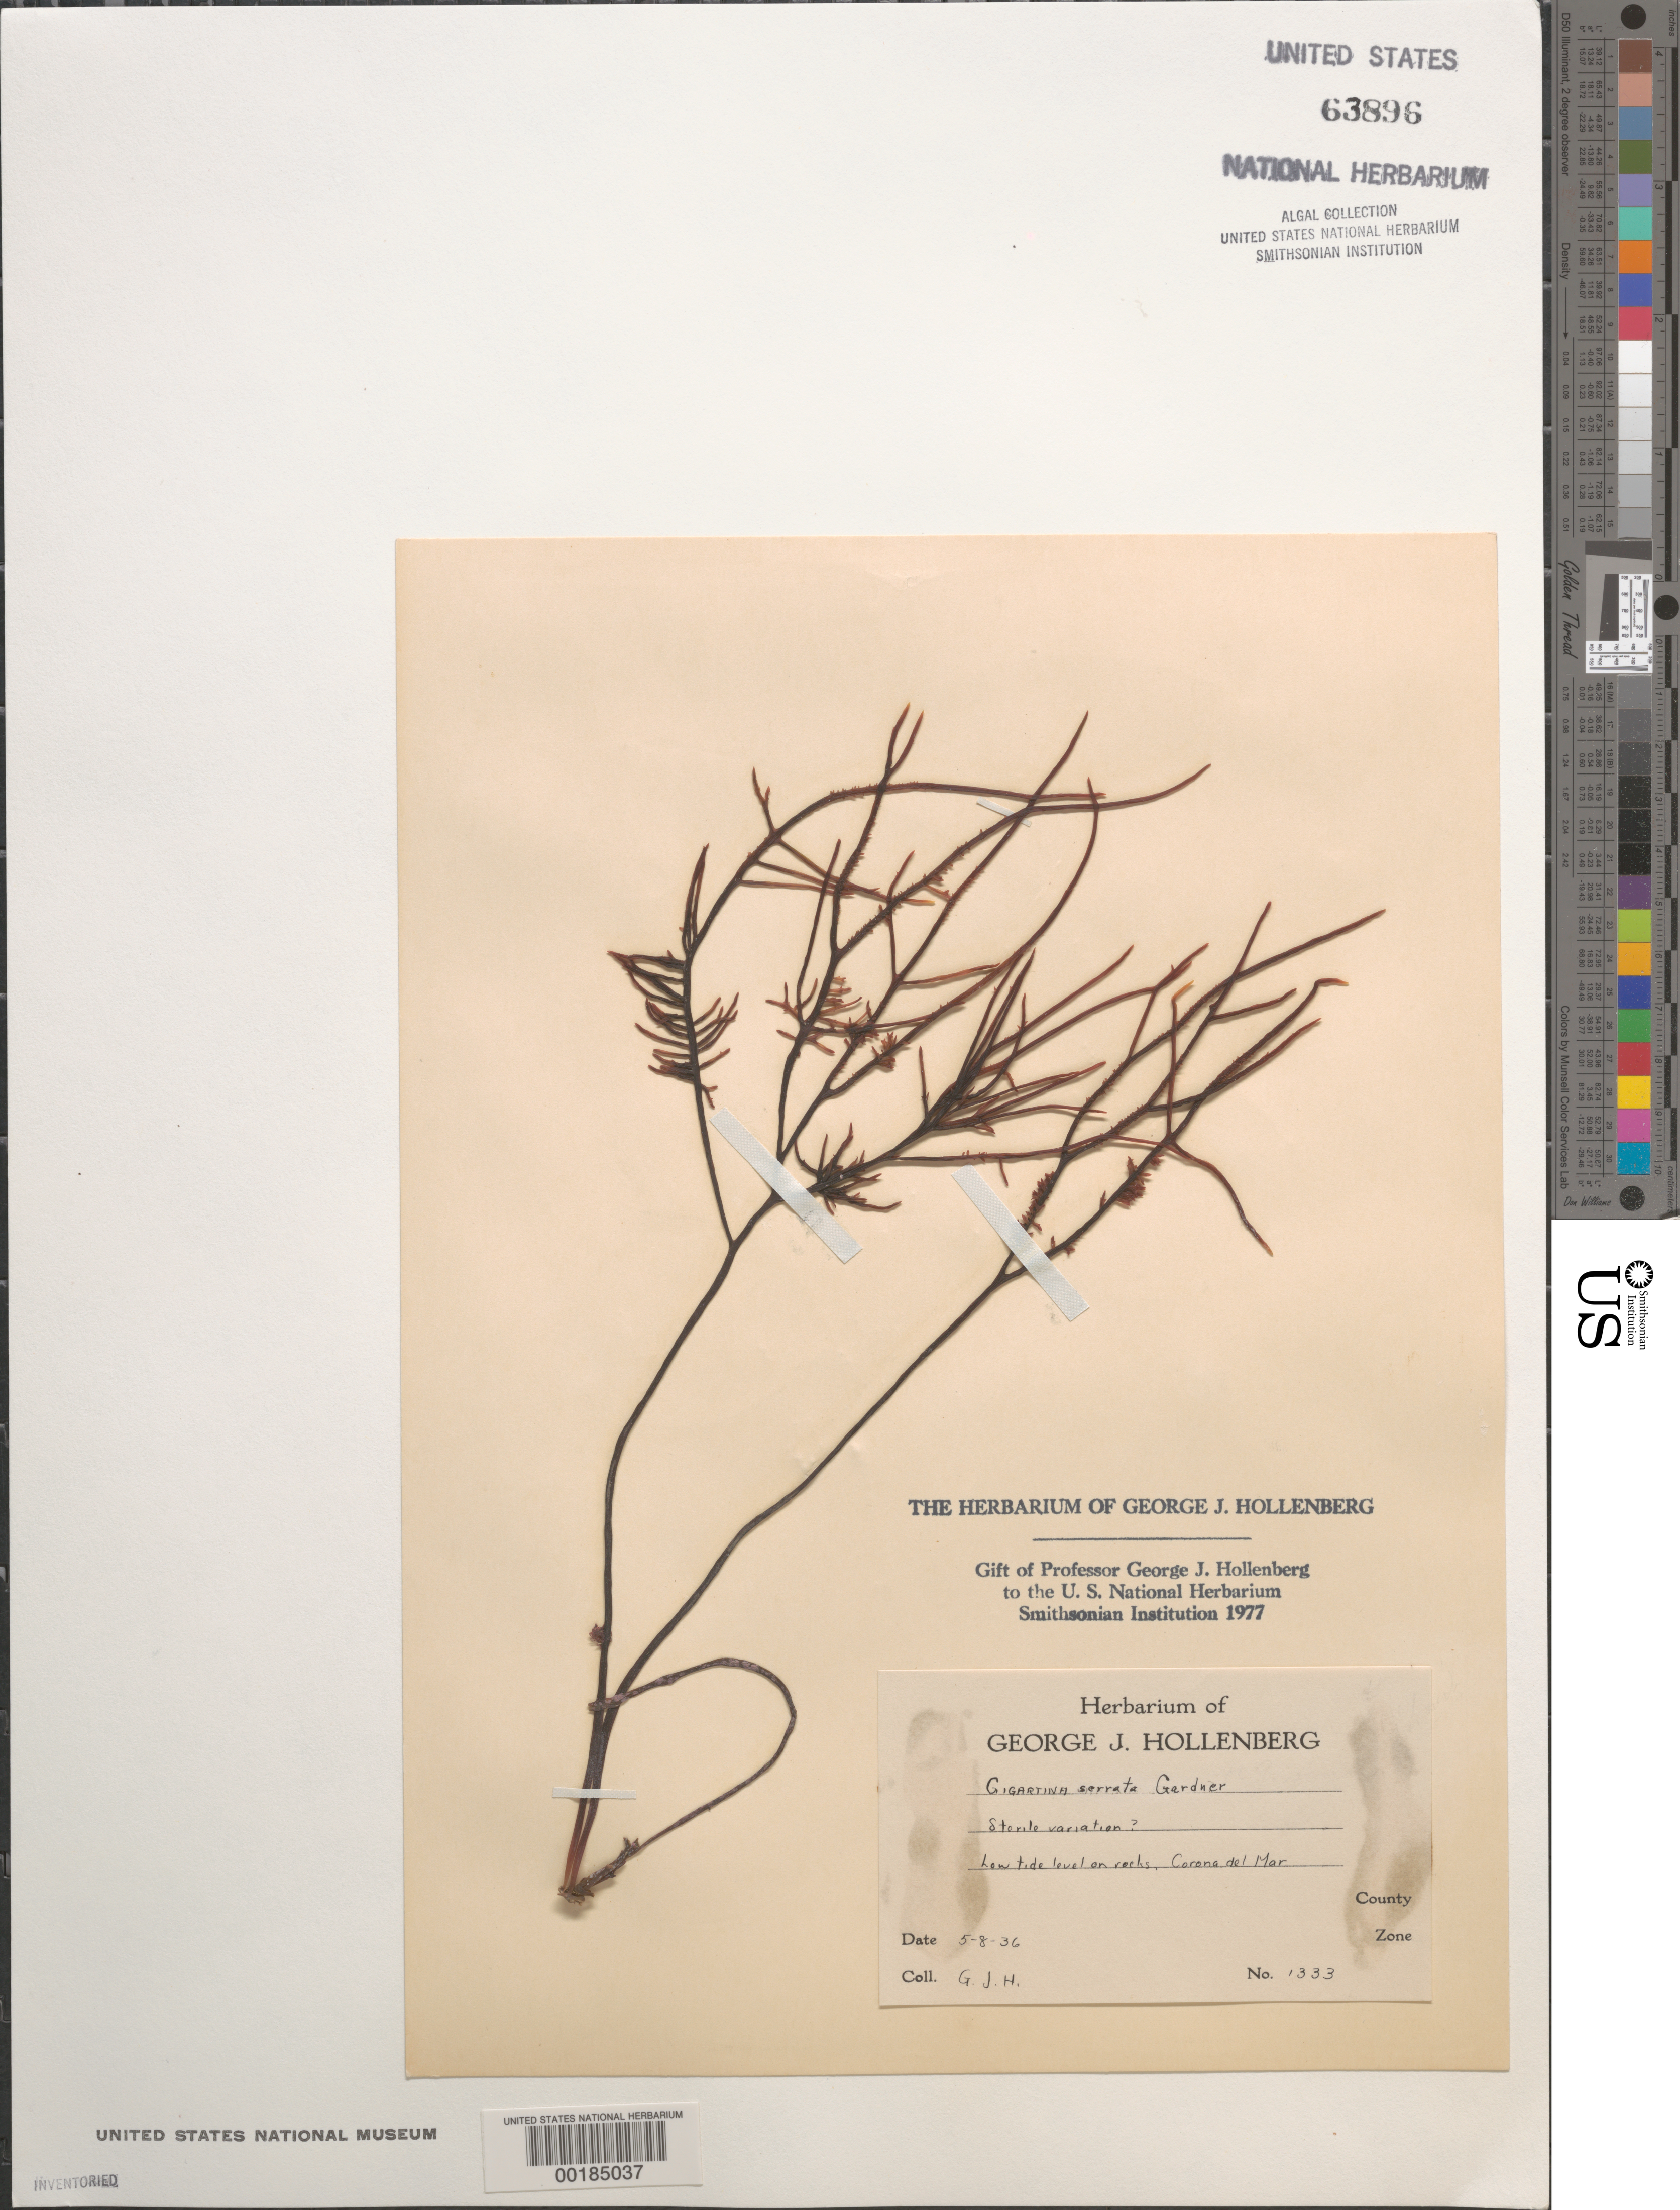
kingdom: Plantae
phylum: Rhodophyta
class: Florideophyceae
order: Gigartinales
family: Gigartinaceae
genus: Chondracanthus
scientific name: Chondracanthus serratus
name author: (N.L. Gardner) J.R. Hughey & Hommersand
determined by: Algae name updating Project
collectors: G. Hollenberg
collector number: GJH 1333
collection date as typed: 08 May 1936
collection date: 1936-05-08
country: United States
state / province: California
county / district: Orange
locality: Corona del Mar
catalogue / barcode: US 63896